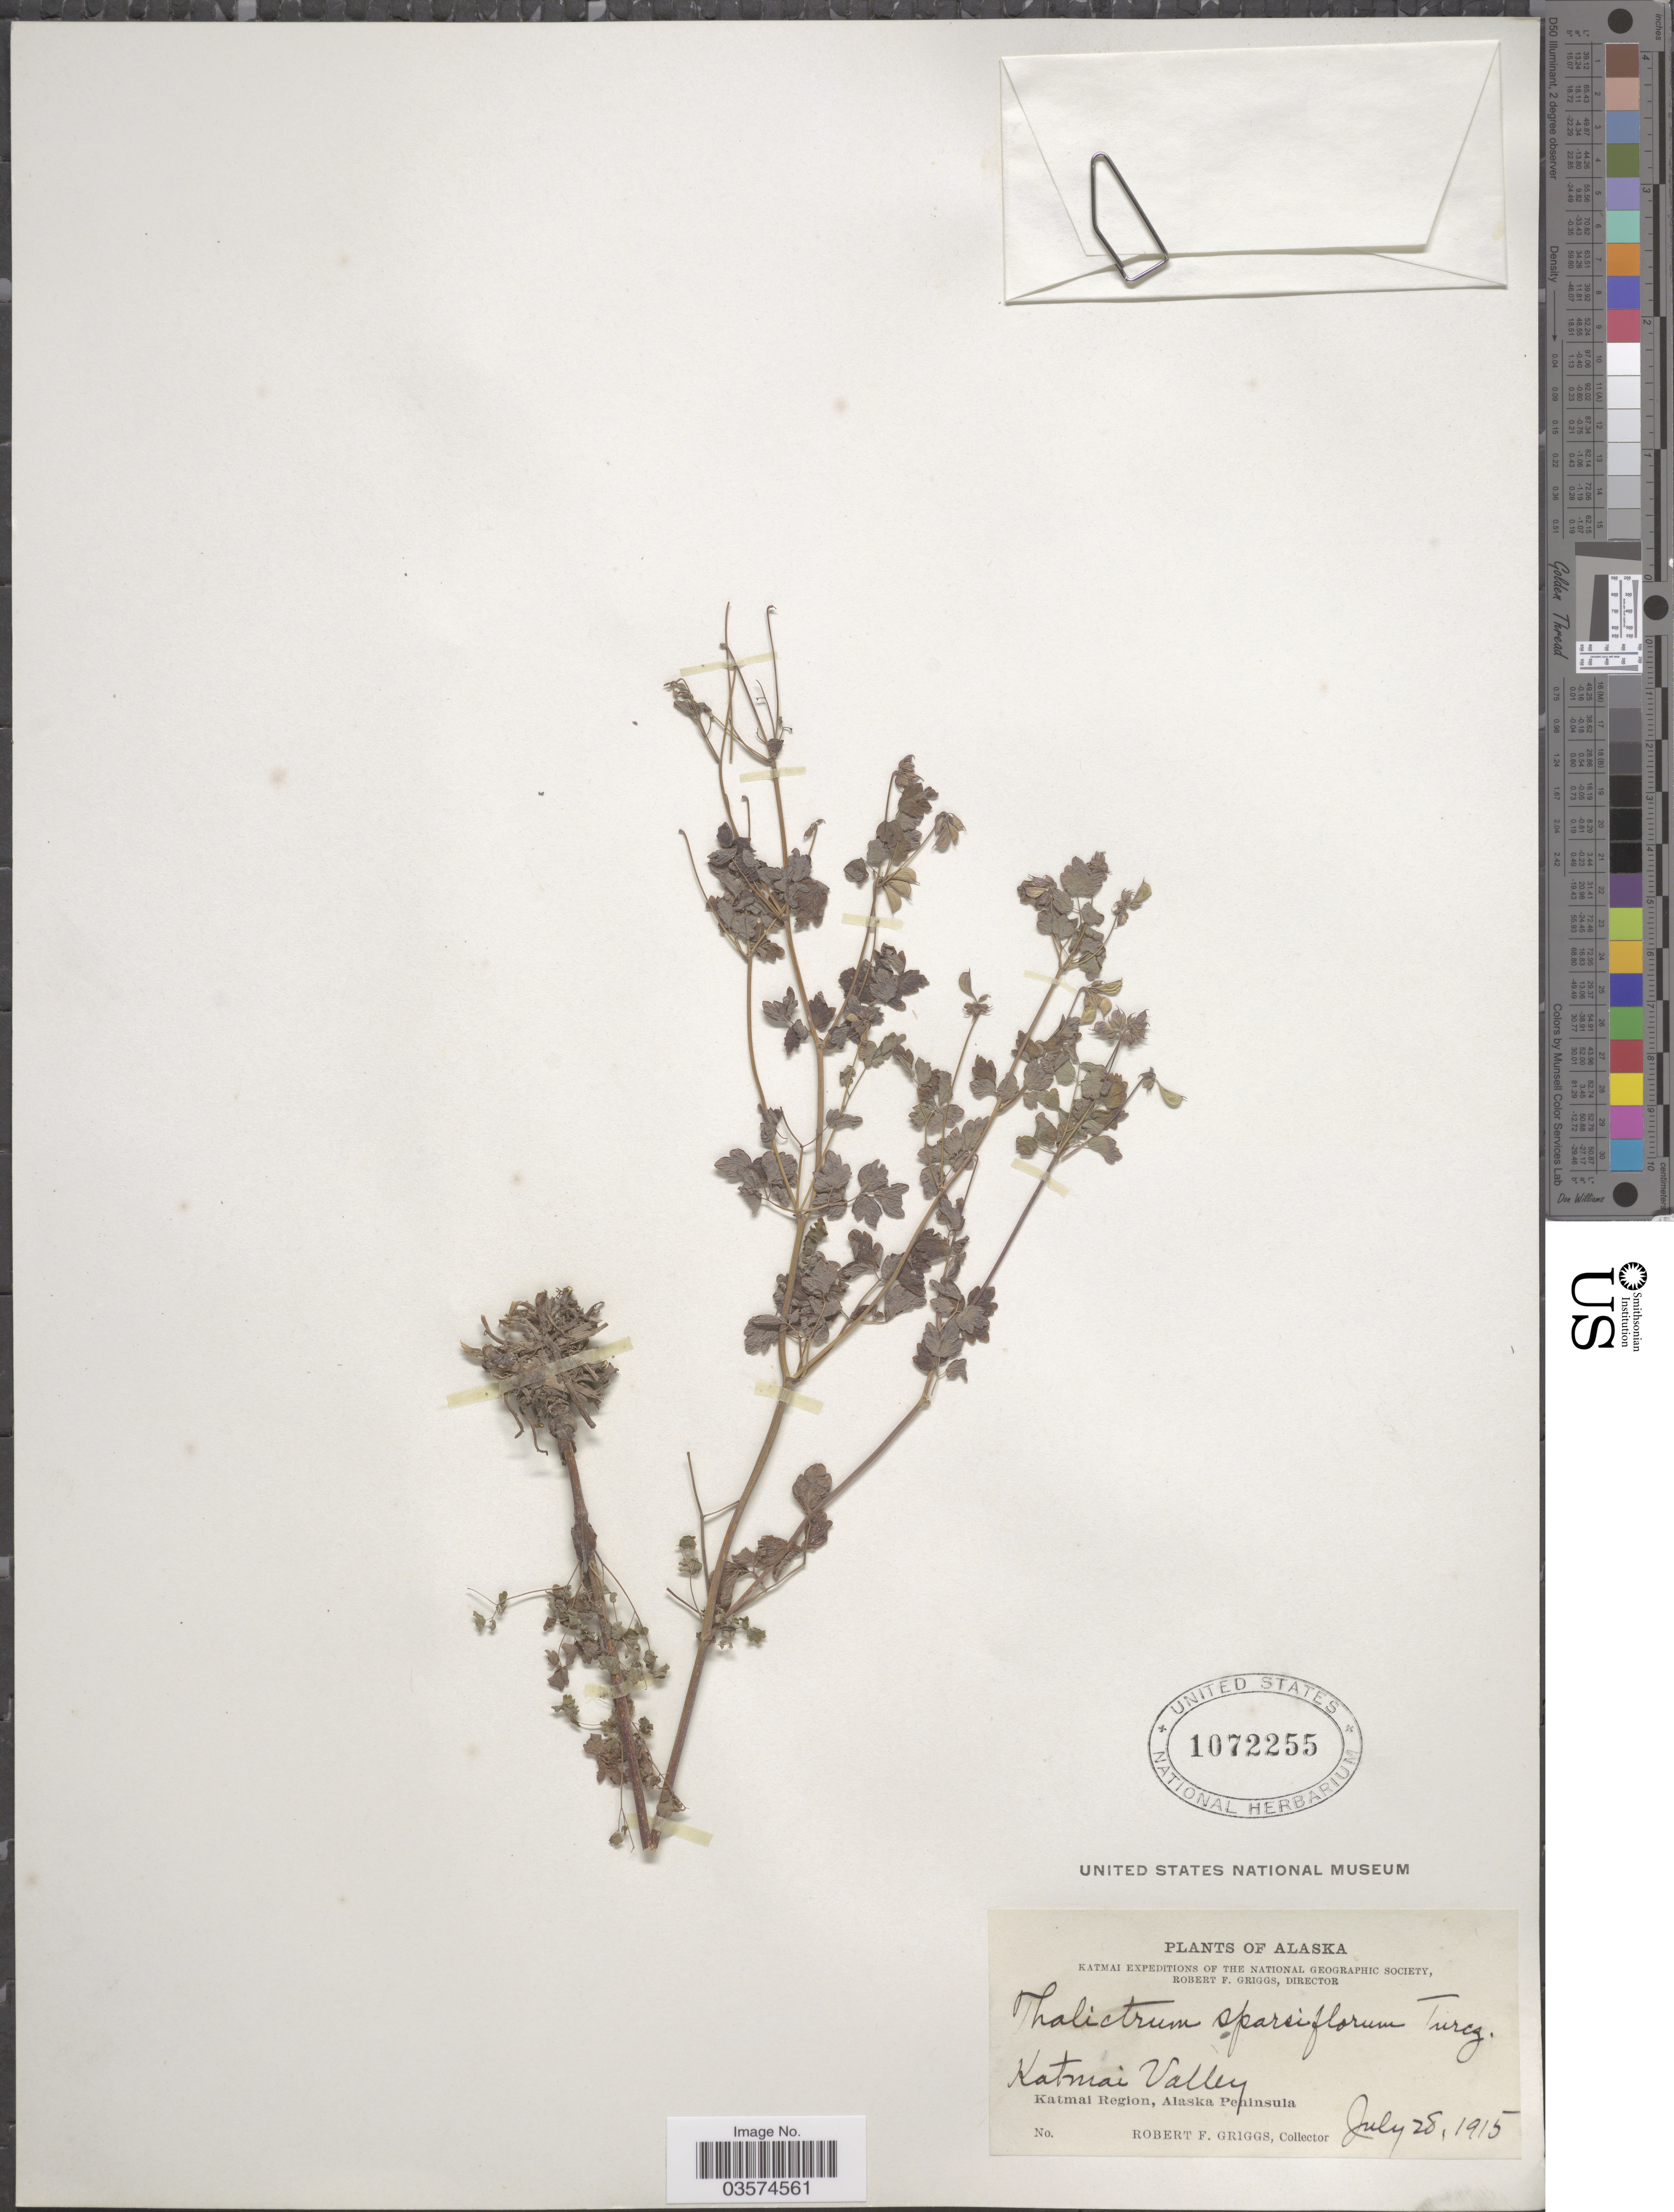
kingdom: Plantae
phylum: Tracheophyta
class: Magnoliopsida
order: Ranunculales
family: Ranunculaceae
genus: Thalictrum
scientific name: Thalictrum sparsiflorum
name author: Turcz. ex Fisch. & C.A. Mey.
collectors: R. F. Griggs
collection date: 1915-07-28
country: United States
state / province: Alaska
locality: Katmai Valley. Katmai Region, Alaska Peninsula.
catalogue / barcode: US 1072255